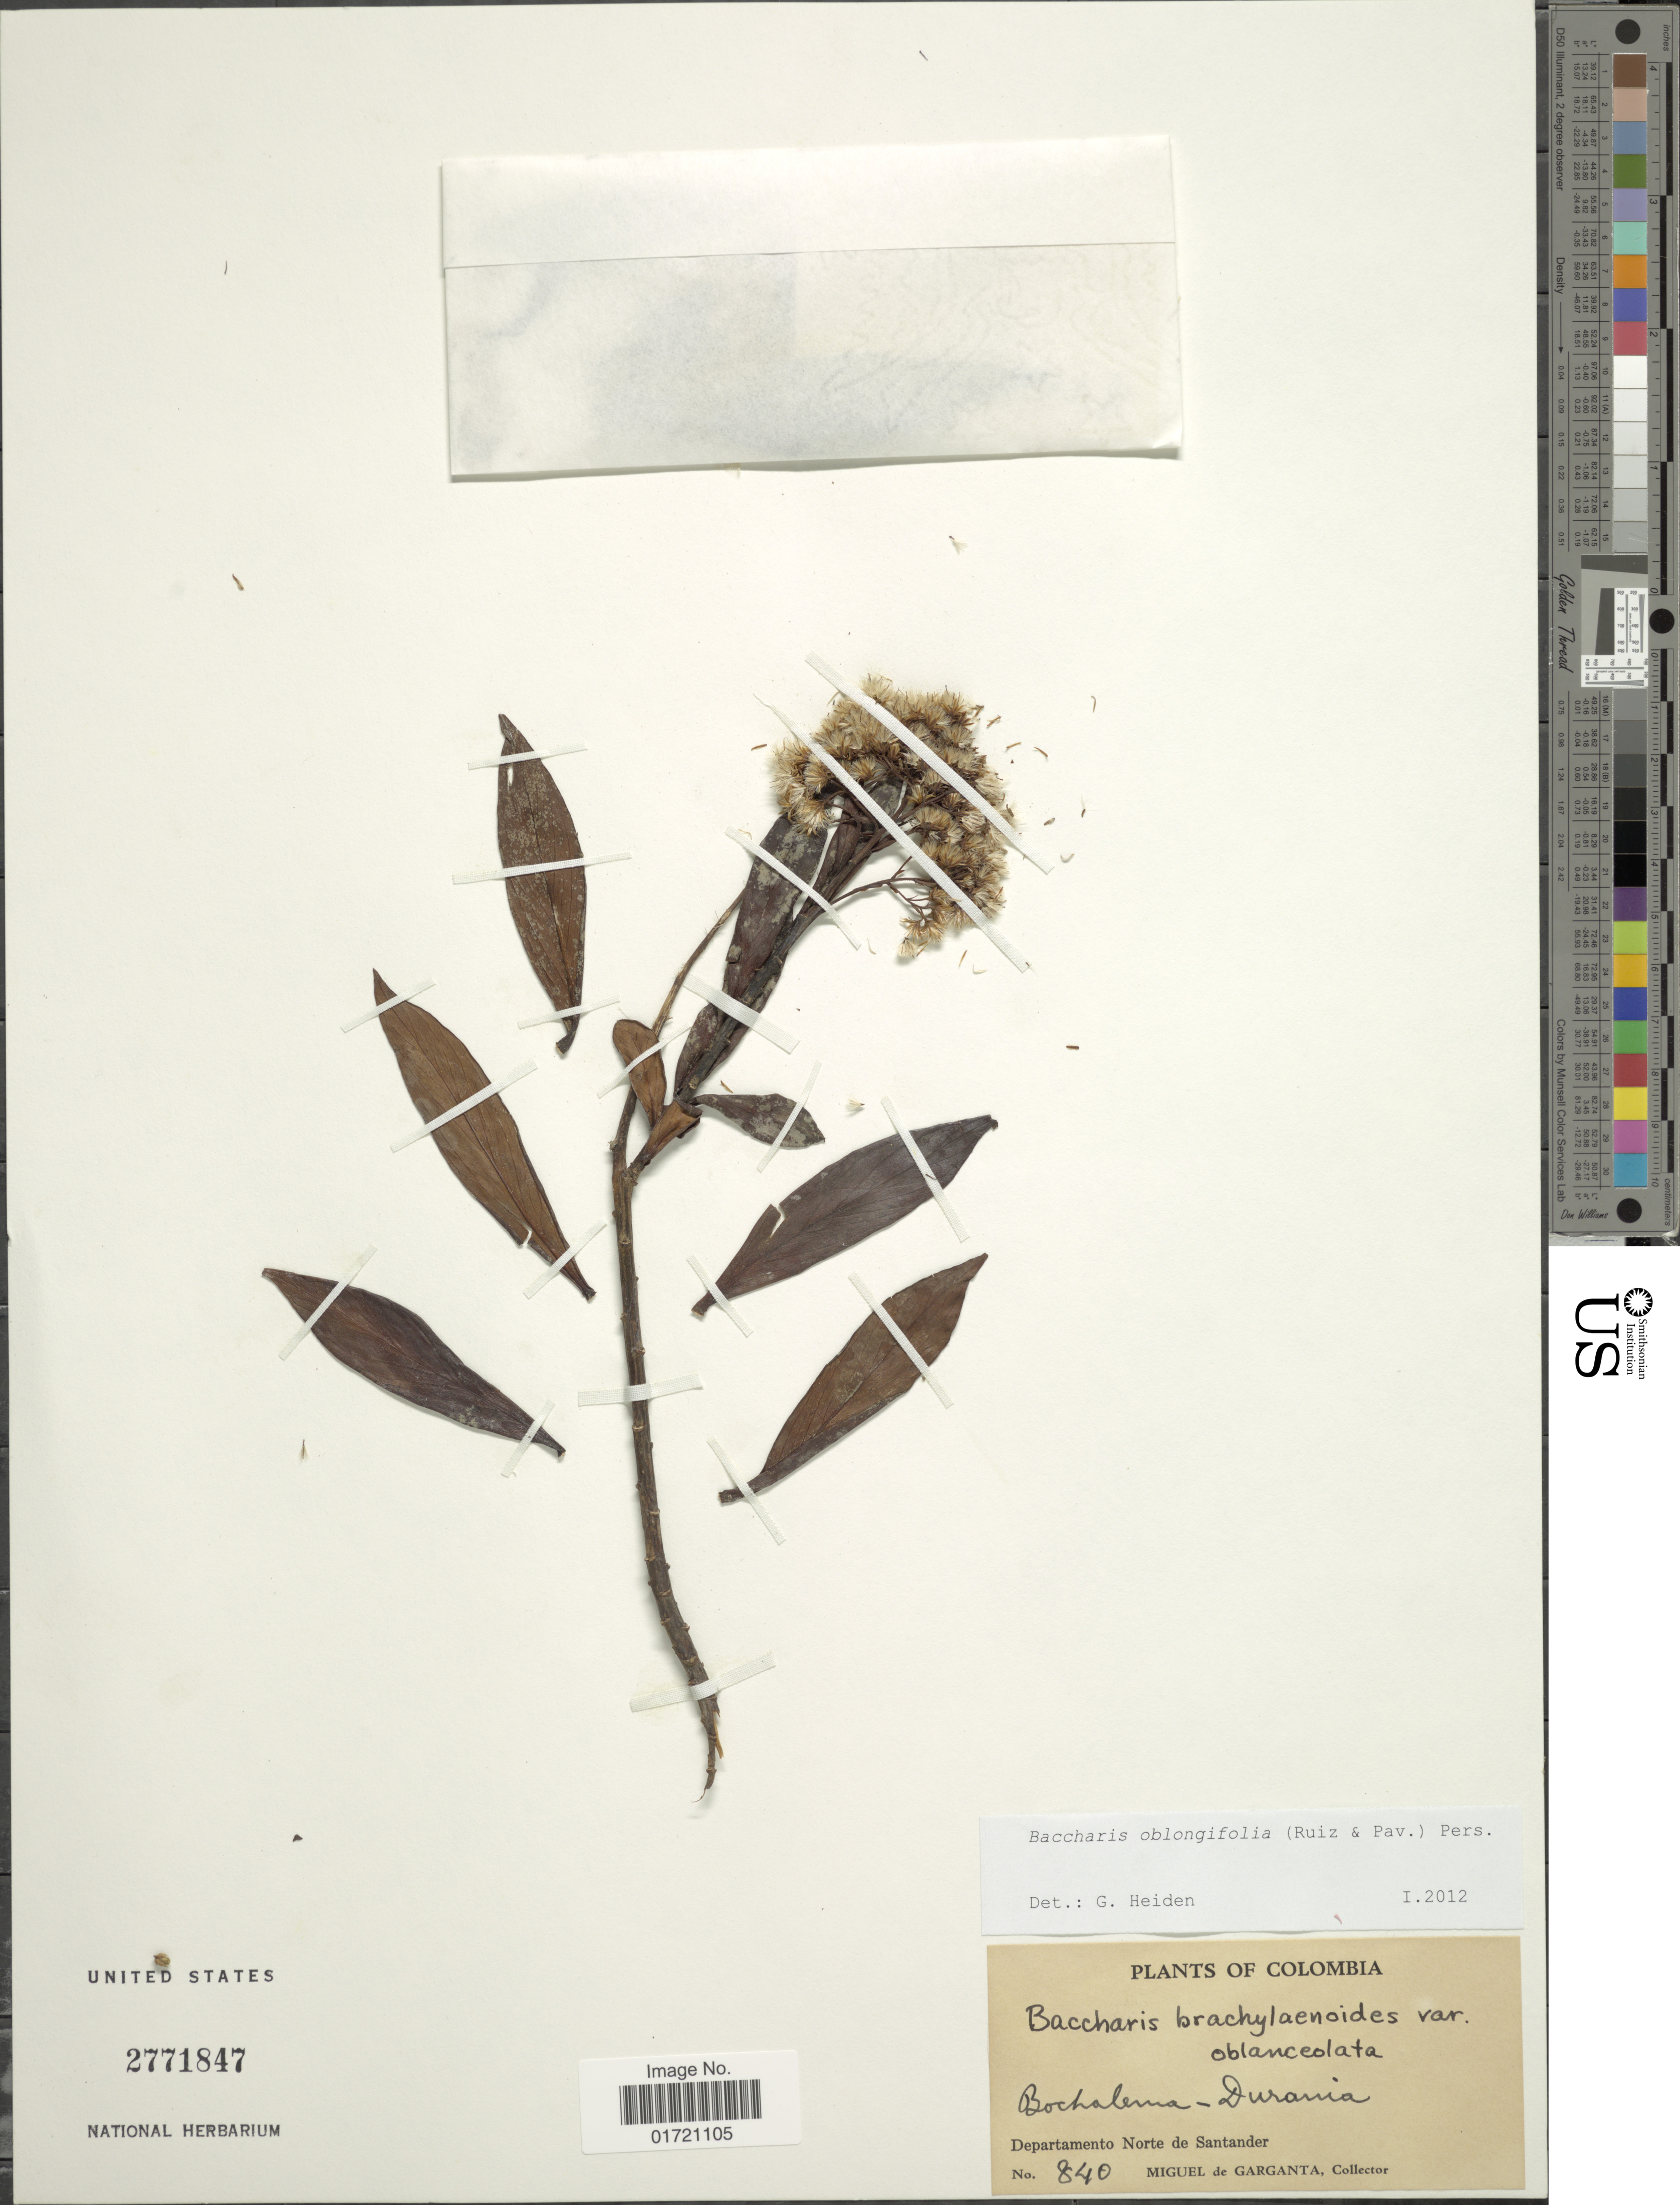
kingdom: Plantae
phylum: Tracheophyta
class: Magnoliopsida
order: Asterales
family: Asteraceae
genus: Baccharis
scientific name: Baccharis oblongifolia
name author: (Ruiz & Pav.) Pers.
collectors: M. Garganta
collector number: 840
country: Colombia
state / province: Norte de Santander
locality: Bochalema - Durania. Departamento Norte de Santander.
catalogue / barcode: US 2771847